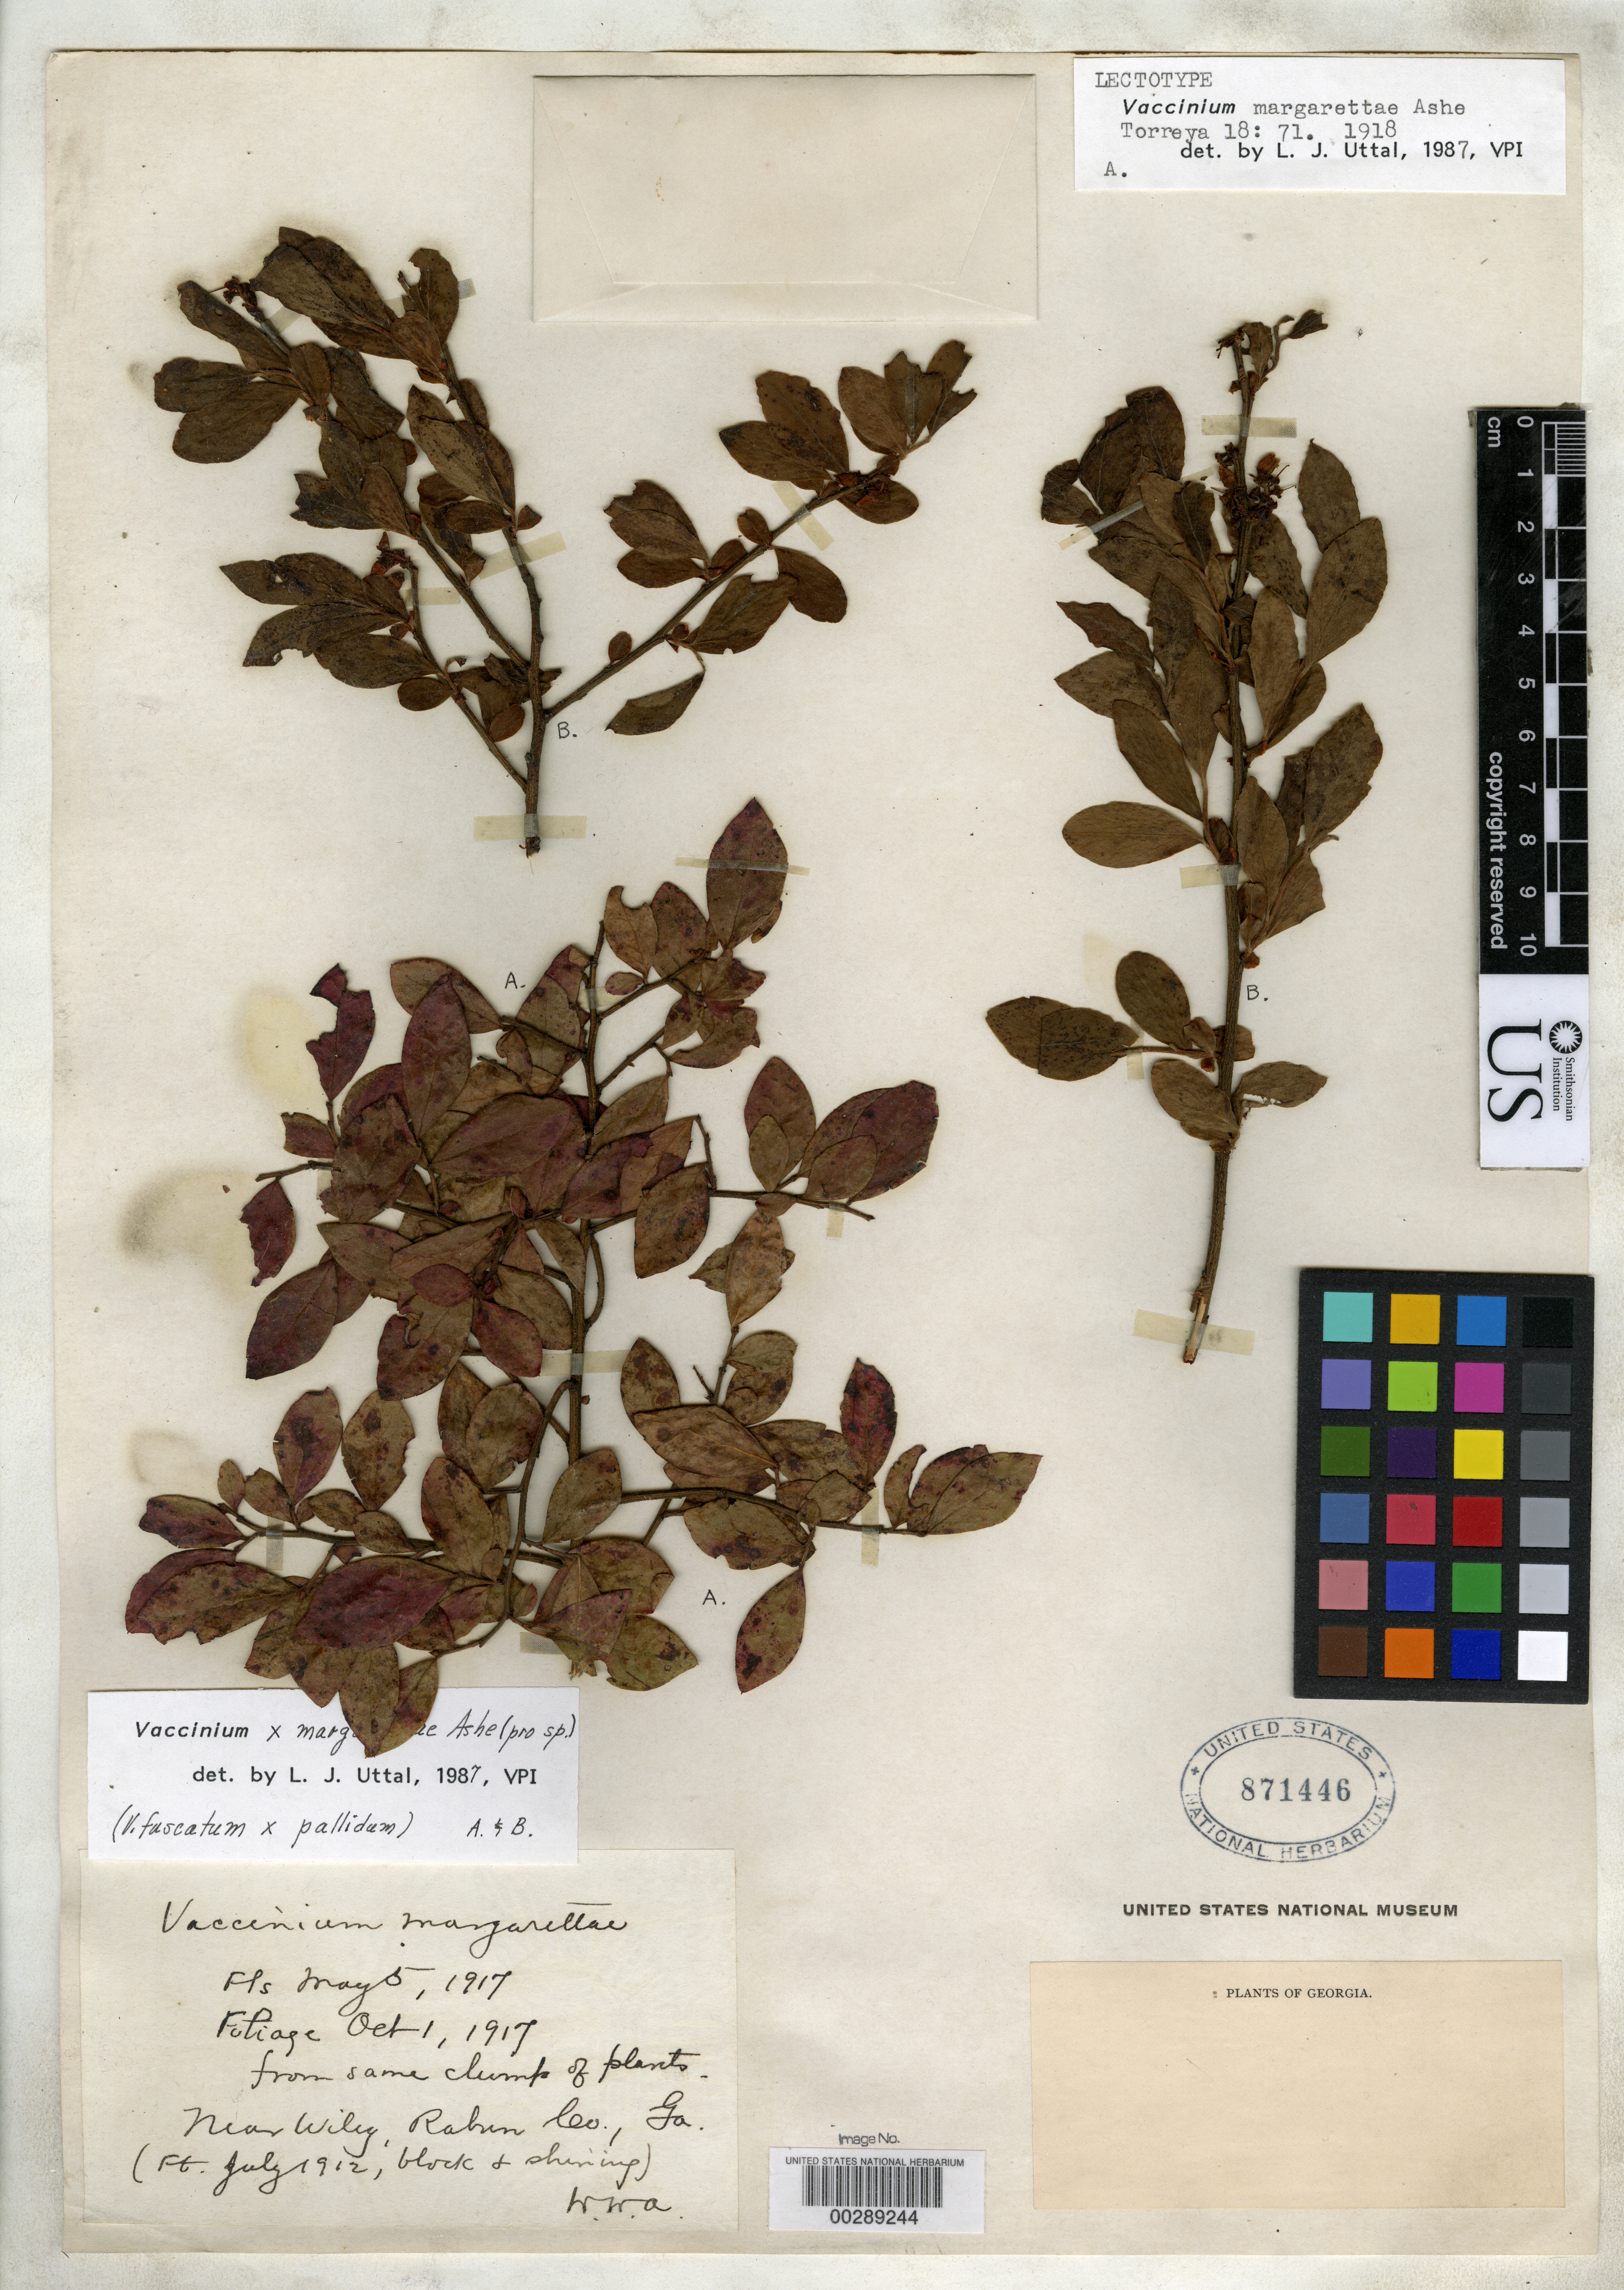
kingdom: Plantae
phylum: Tracheophyta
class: Magnoliopsida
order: Ericales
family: Ericaceae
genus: Vaccinium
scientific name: Vaccinium margarettae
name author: Ashe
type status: Lectotype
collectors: W. W. Ashe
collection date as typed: Jul 1912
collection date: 1912-07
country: United States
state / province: Georgia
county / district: Rabun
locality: Near Wiley.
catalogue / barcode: US 871446